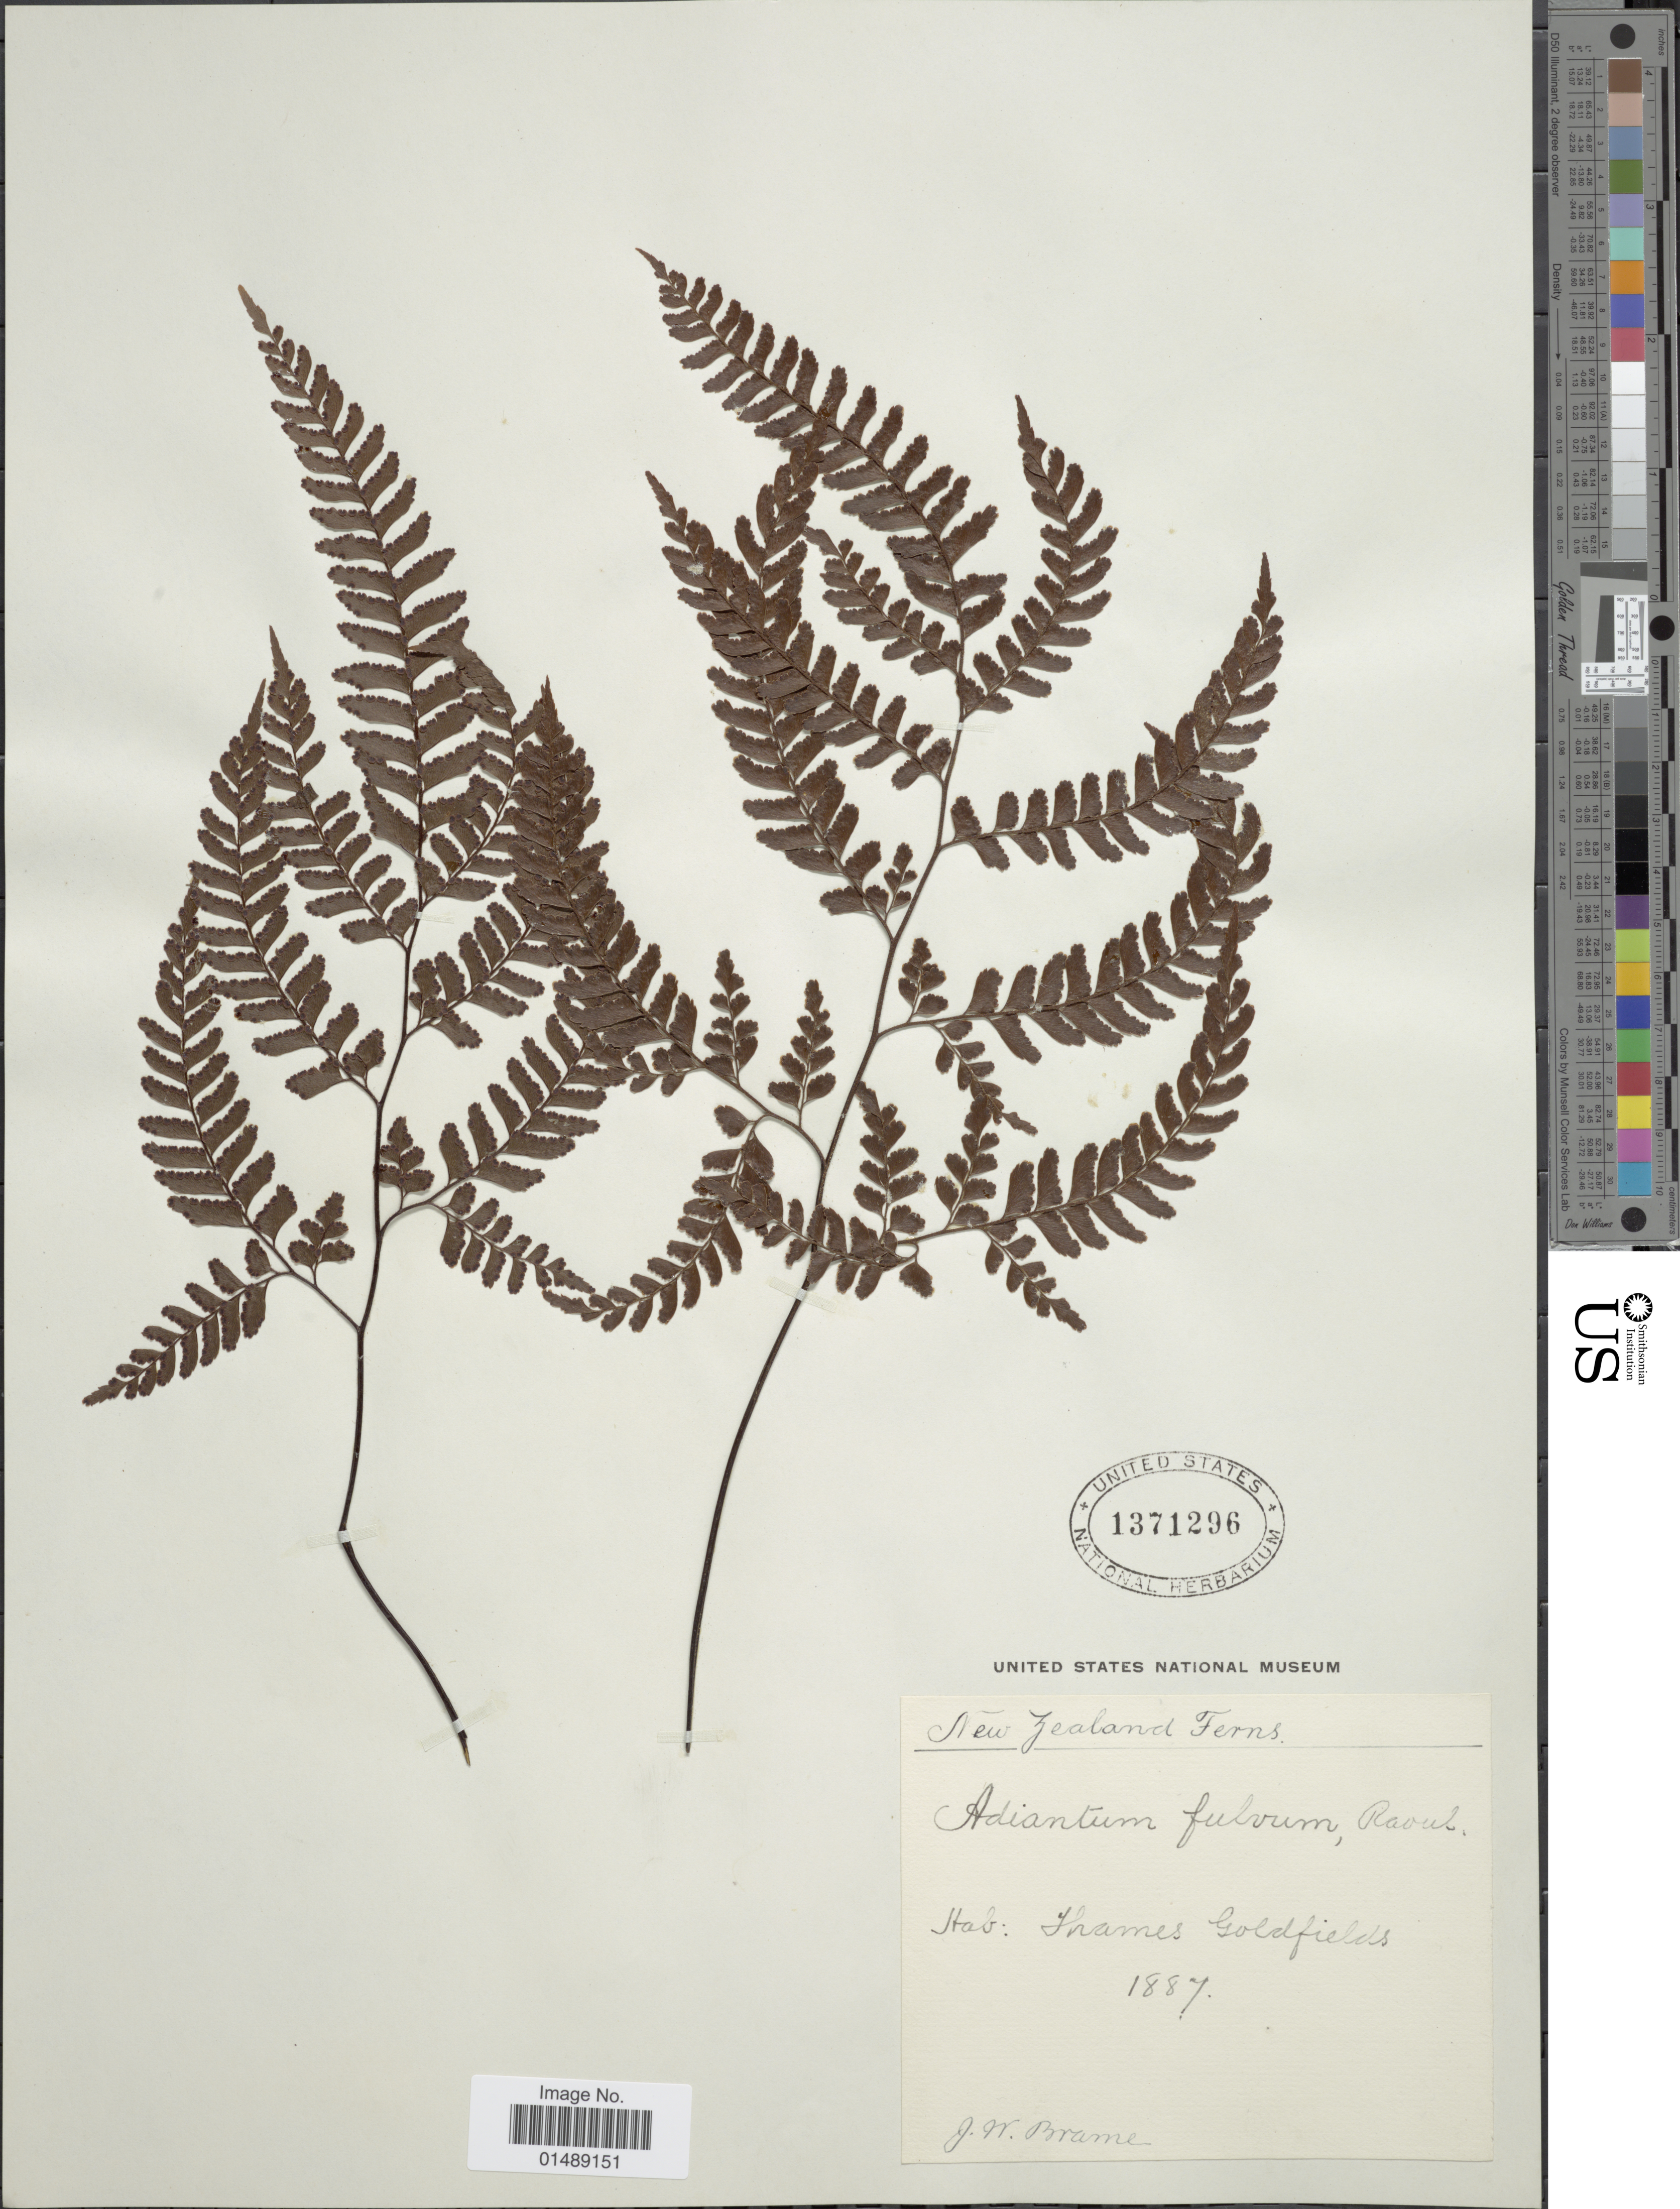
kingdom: Plantae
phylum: Tracheophyta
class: Polypodiopsida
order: Polypodiales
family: Pteridaceae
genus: Adiantum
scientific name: Adiantum fulvum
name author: M. Raoul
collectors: J. Brame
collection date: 1887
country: New Zealand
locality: Thames goldfields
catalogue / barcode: US 1371296